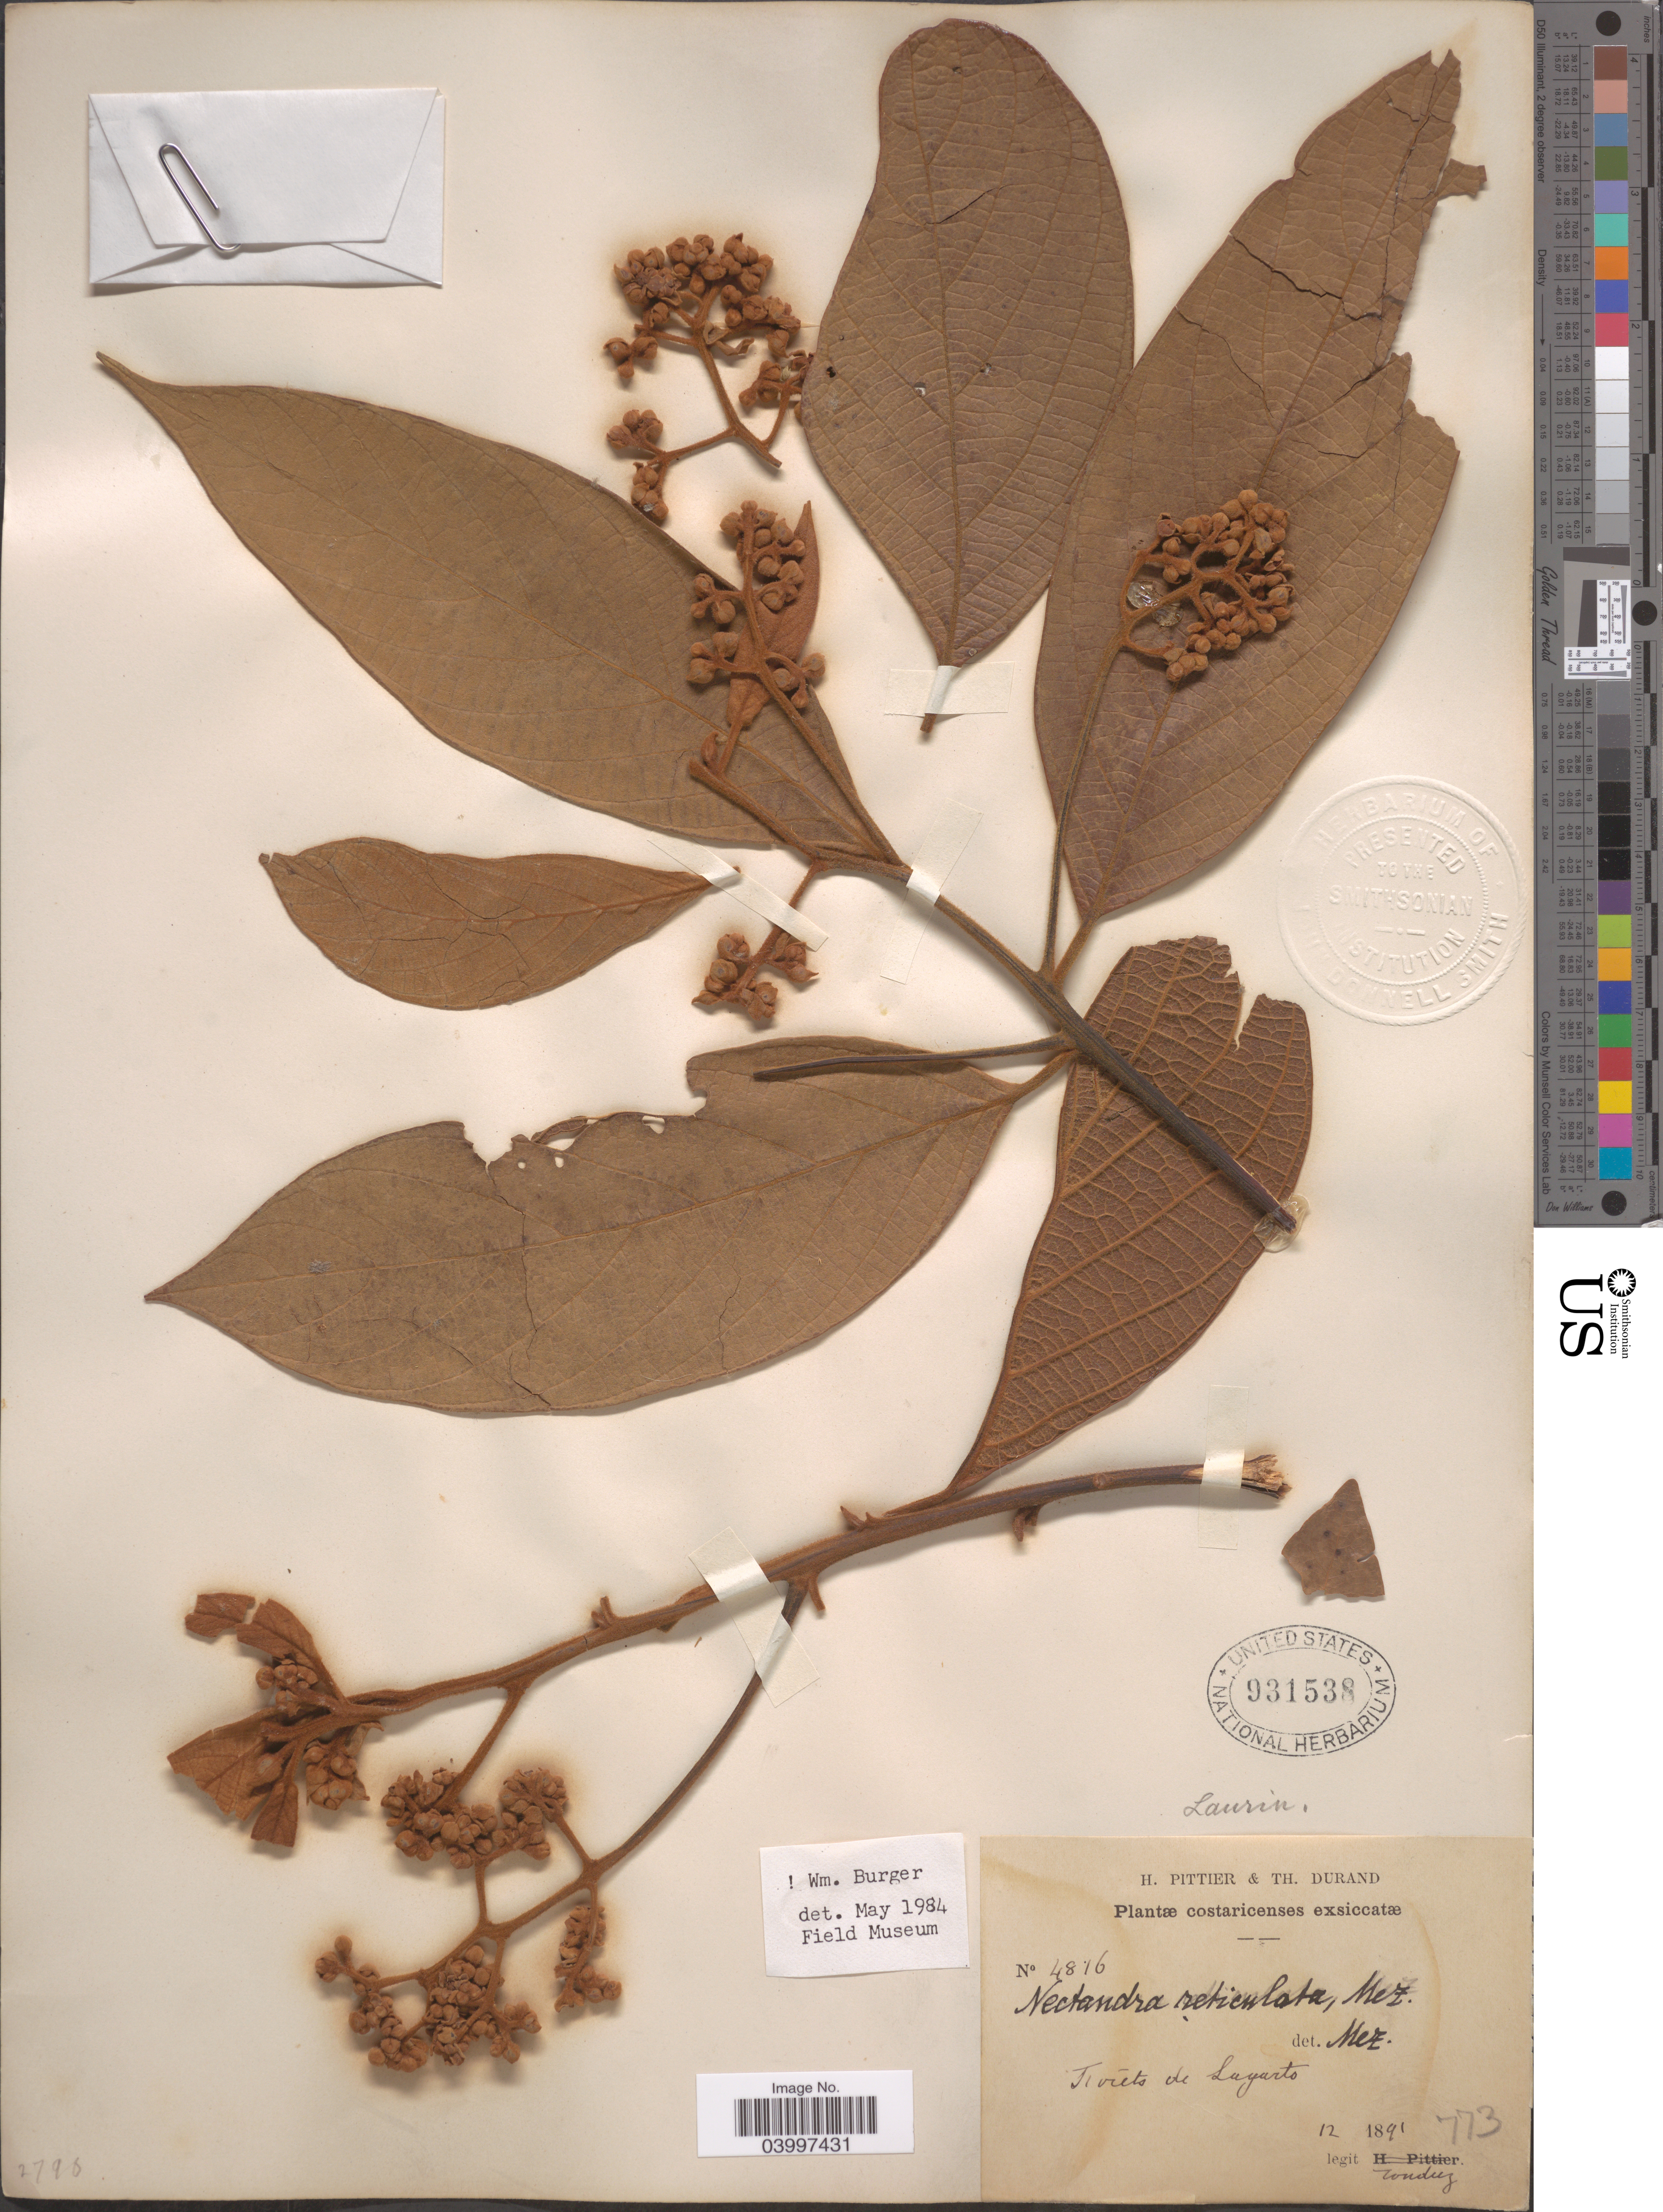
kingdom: Plantae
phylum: Tracheophyta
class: Magnoliopsida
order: Laurales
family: Lauraceae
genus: Nectandra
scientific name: Nectandra reticulata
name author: (Ruiz & Pav.) Mez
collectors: Tonduz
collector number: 4816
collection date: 1891-12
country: Costa Rica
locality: Fórets de Lagarto.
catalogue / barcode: US 931538